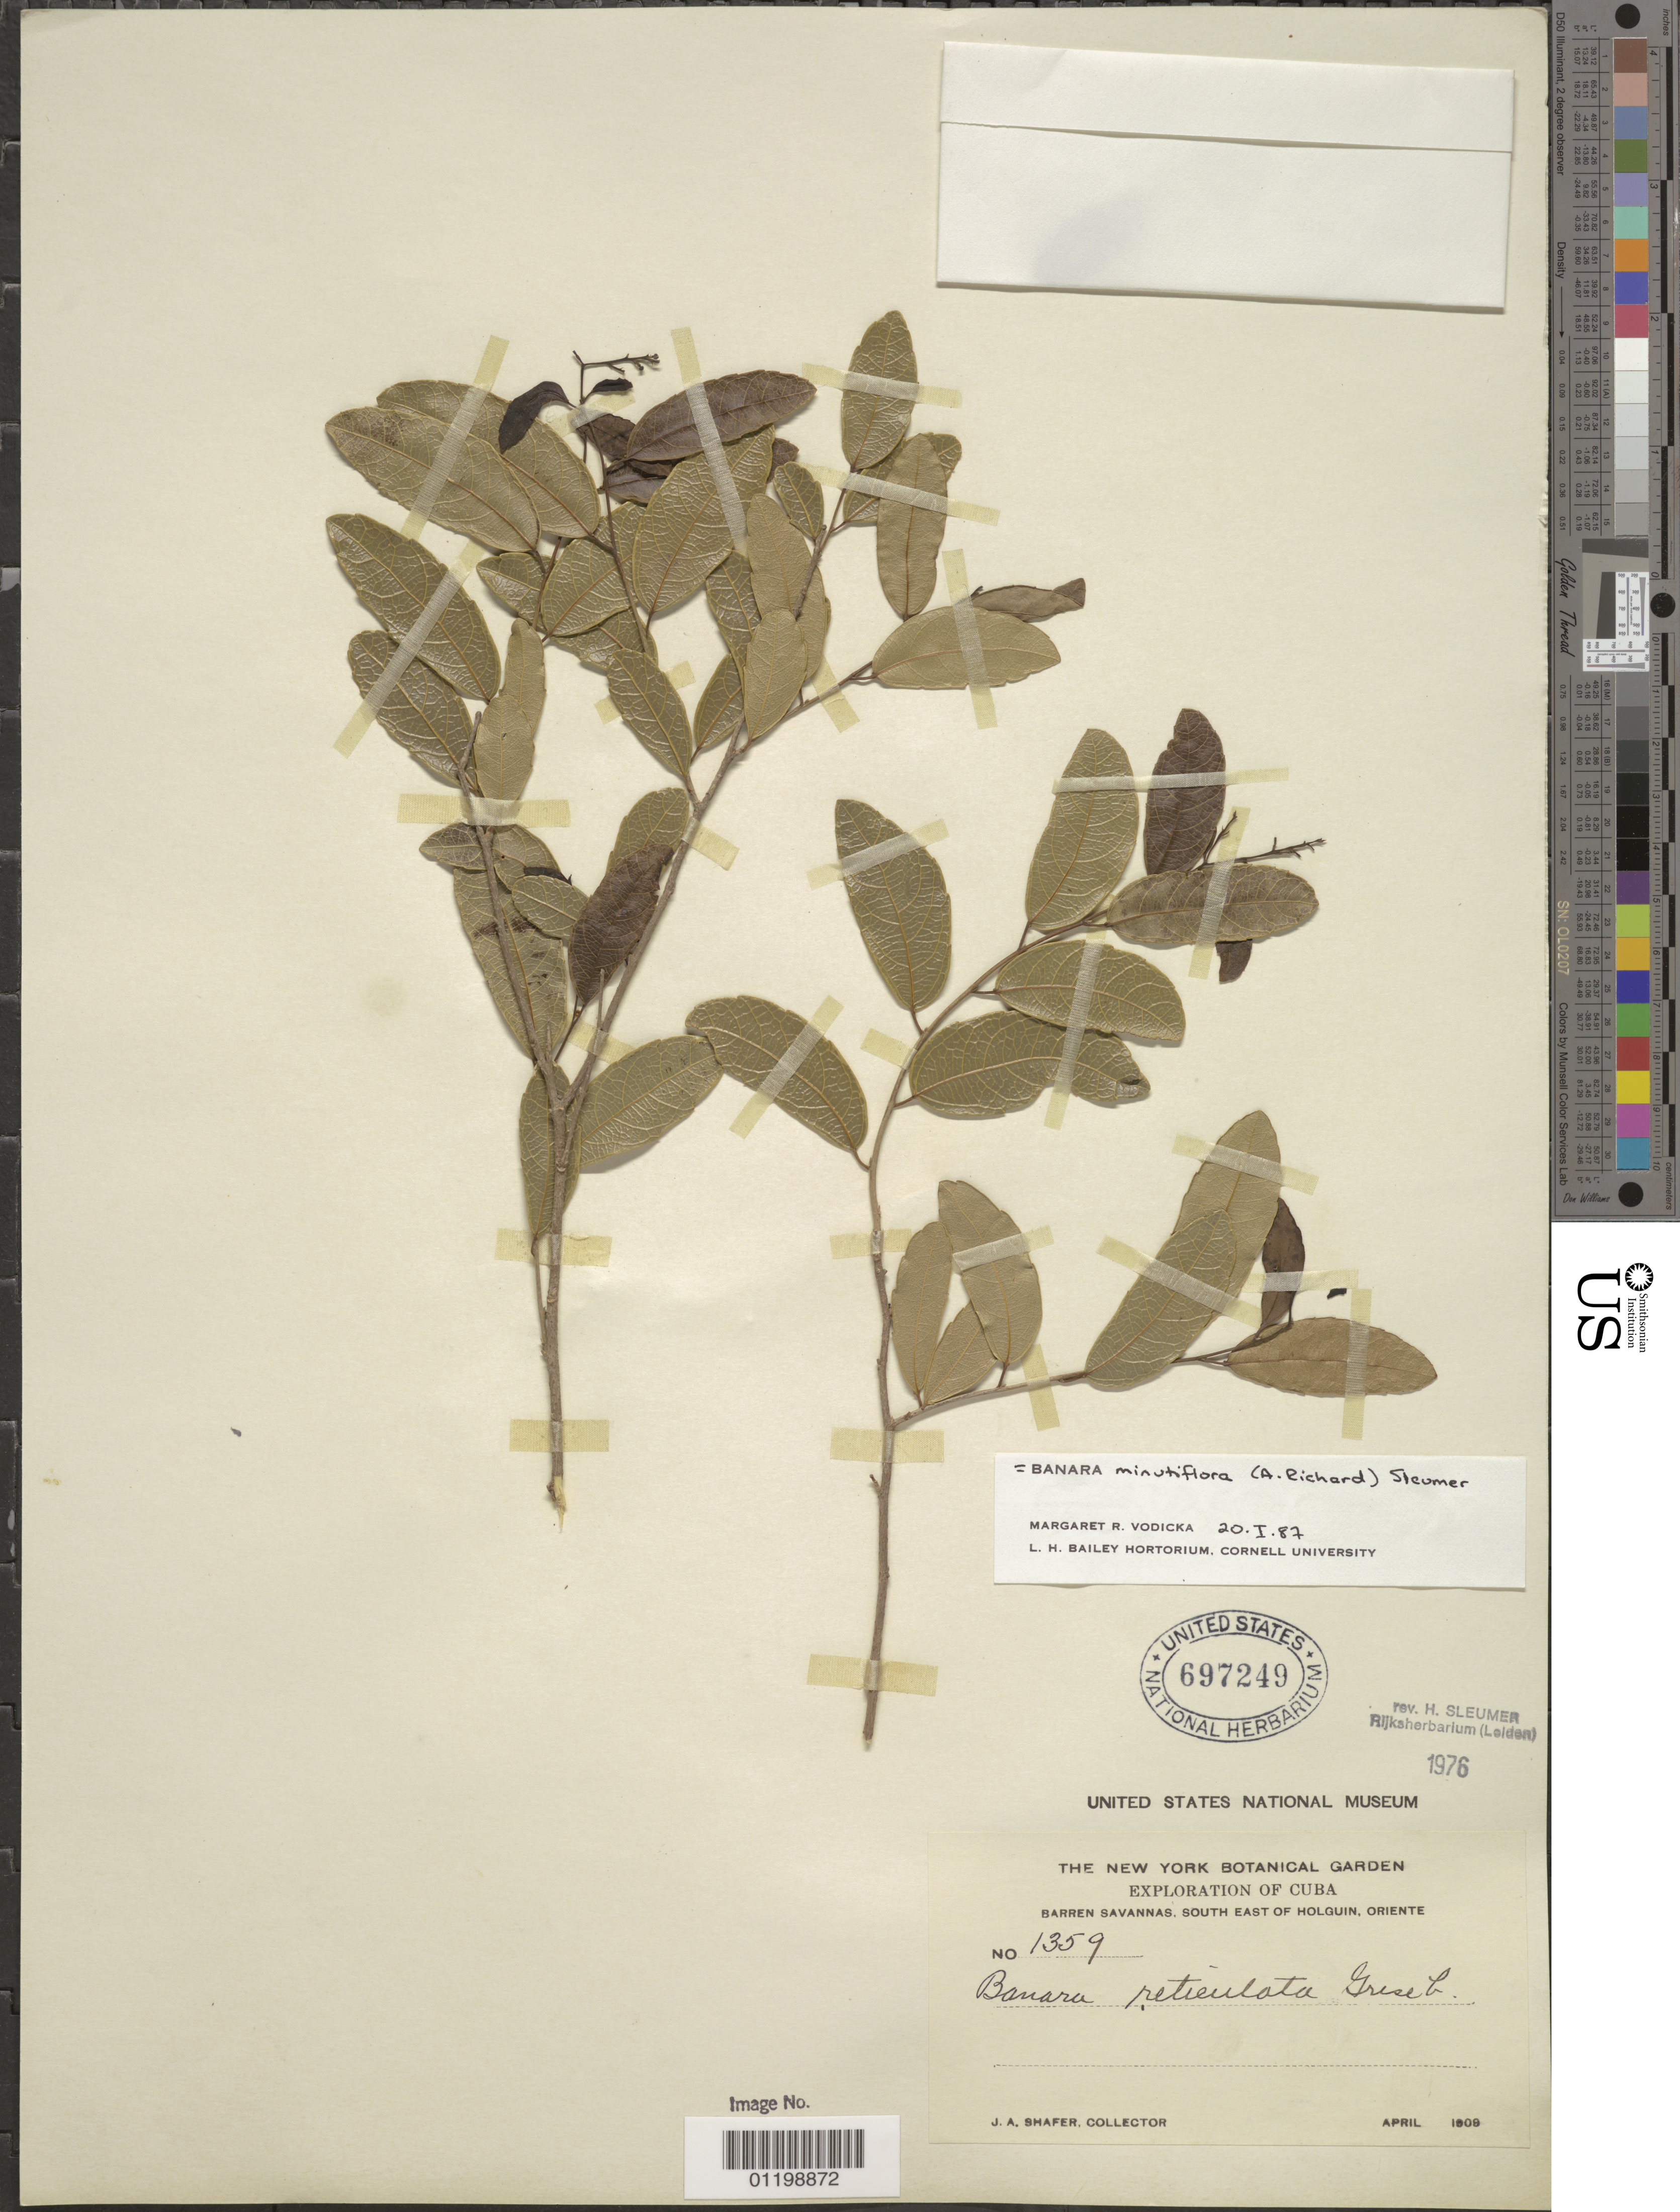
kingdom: Plantae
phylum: Tracheophyta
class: Magnoliopsida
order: Malpighiales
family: Salicaceae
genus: Banara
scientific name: Banara minutiflora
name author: (A. Rich.) Sleumer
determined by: Vodicka, M. R.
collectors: J. A. Shafer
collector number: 1359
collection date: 1909-04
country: Cuba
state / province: Oriente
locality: Barren Savannas, South East of Holguin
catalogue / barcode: US 697249